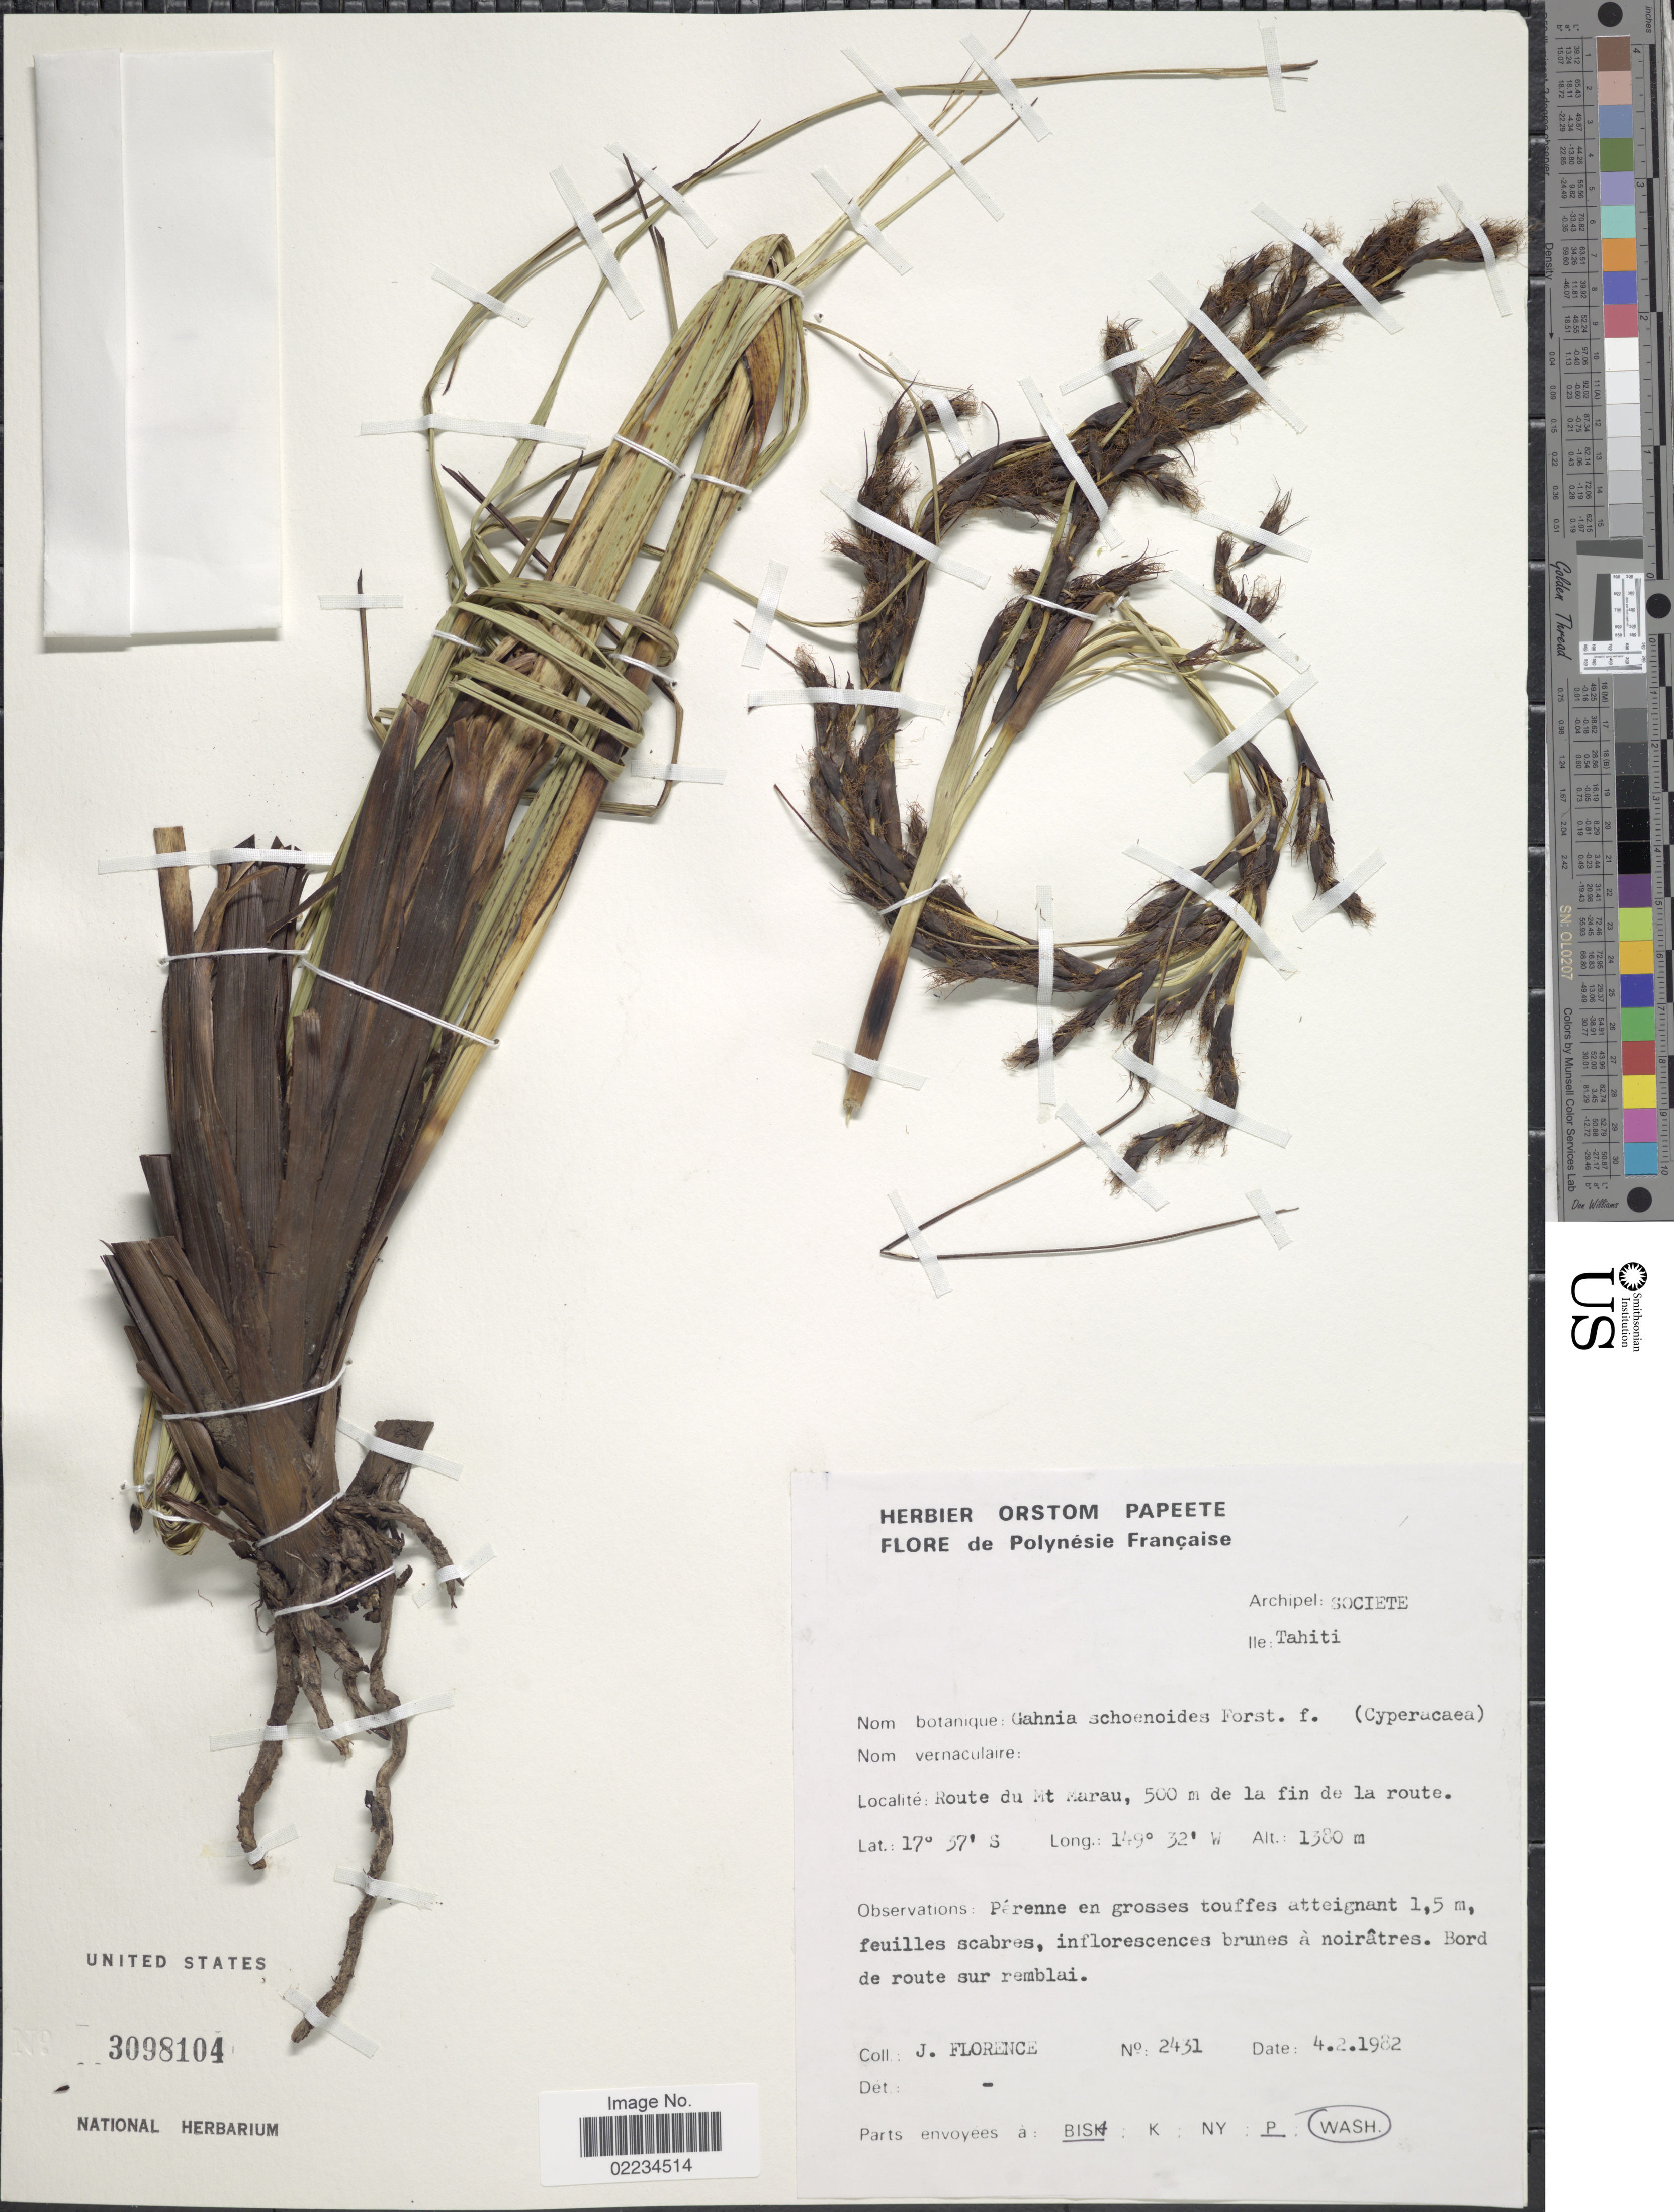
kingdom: Plantae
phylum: Tracheophyta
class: Liliopsida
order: Poales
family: Cyperaceae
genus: Gahnia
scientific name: Gahnia schoenoides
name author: G. Forst.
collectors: J. Florence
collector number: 2431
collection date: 1982-02-04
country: French Polynesia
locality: Archipel: Societe, Ile: Tahiti, Route du Mt Marau, 500 m de la fin de la route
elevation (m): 1380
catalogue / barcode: US 3098104